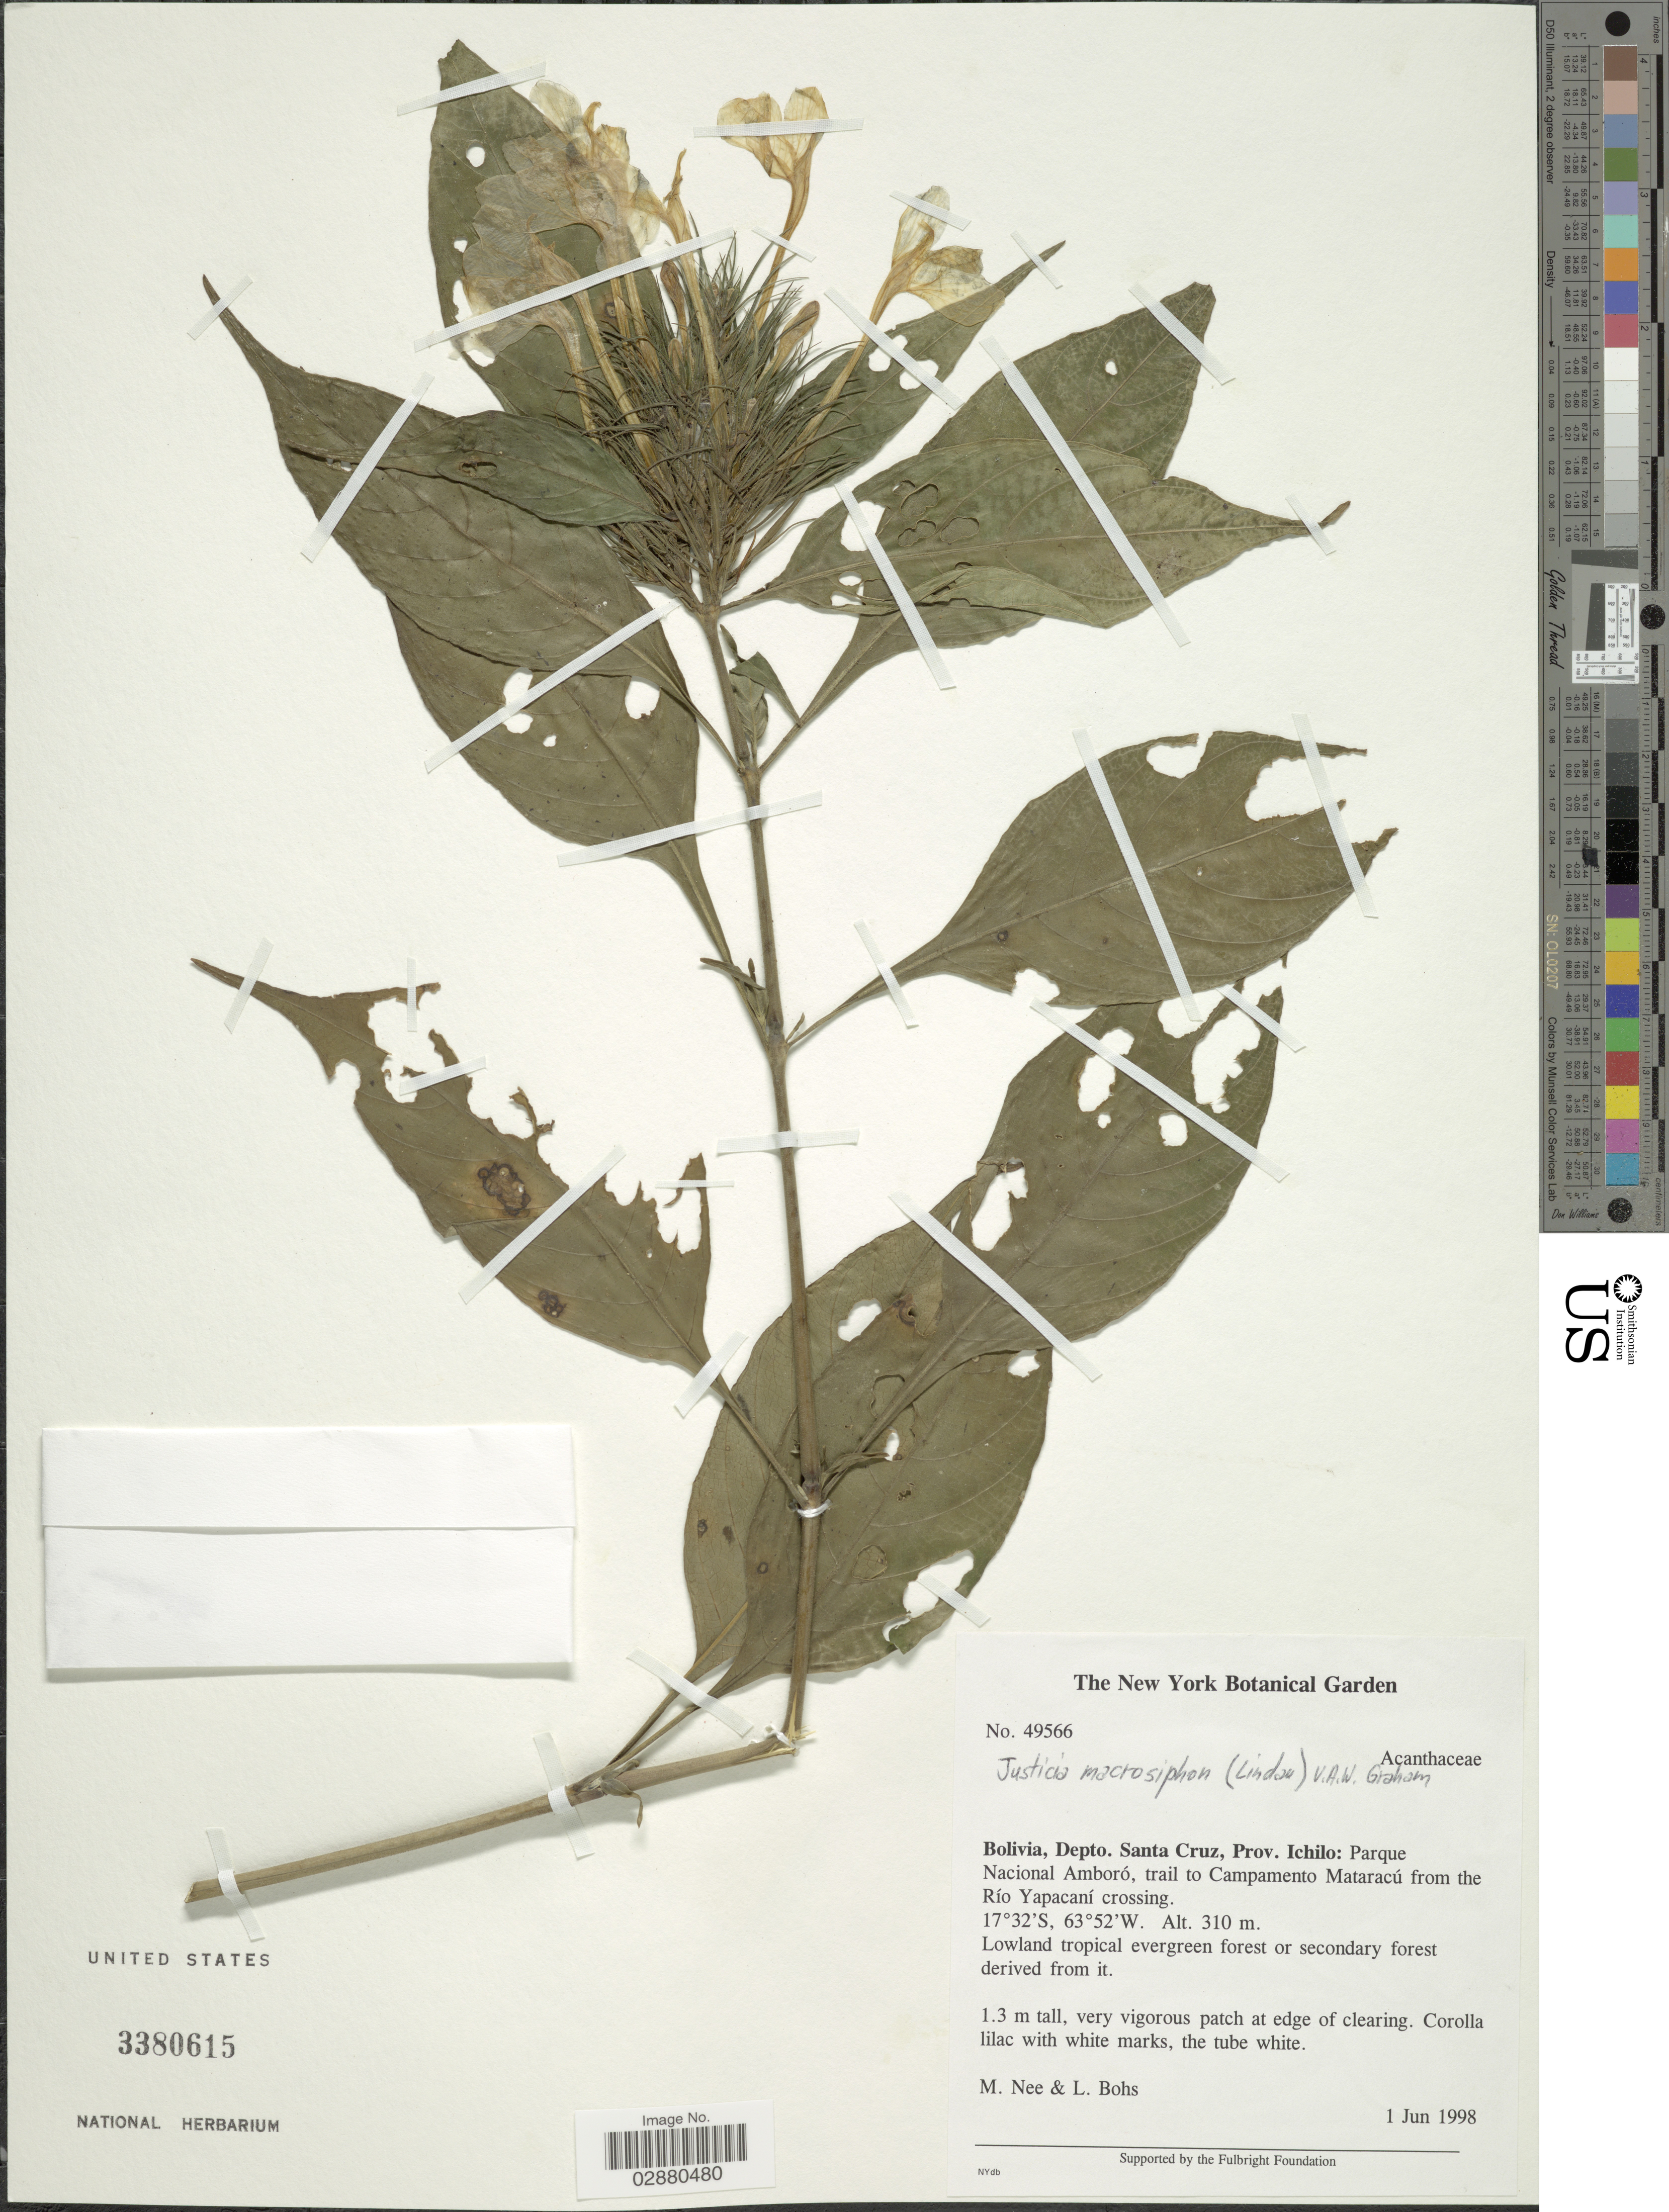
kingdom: Plantae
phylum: Tracheophyta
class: Magnoliopsida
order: Lamiales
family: Acanthaceae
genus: Justicia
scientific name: Justicia riedeliana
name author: (Nees) V.A.W. Graham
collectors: M. Nee & L. A. Bohs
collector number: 49566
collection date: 1998-06-01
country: Bolivia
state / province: Santa Cruz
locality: Depto. Santa Cruz, Prov. Ichilo: Parque Nacional Amboró, trail to Campamento Mataracú from the Río Yapacaní crossing.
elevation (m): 310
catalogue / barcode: US 3380615